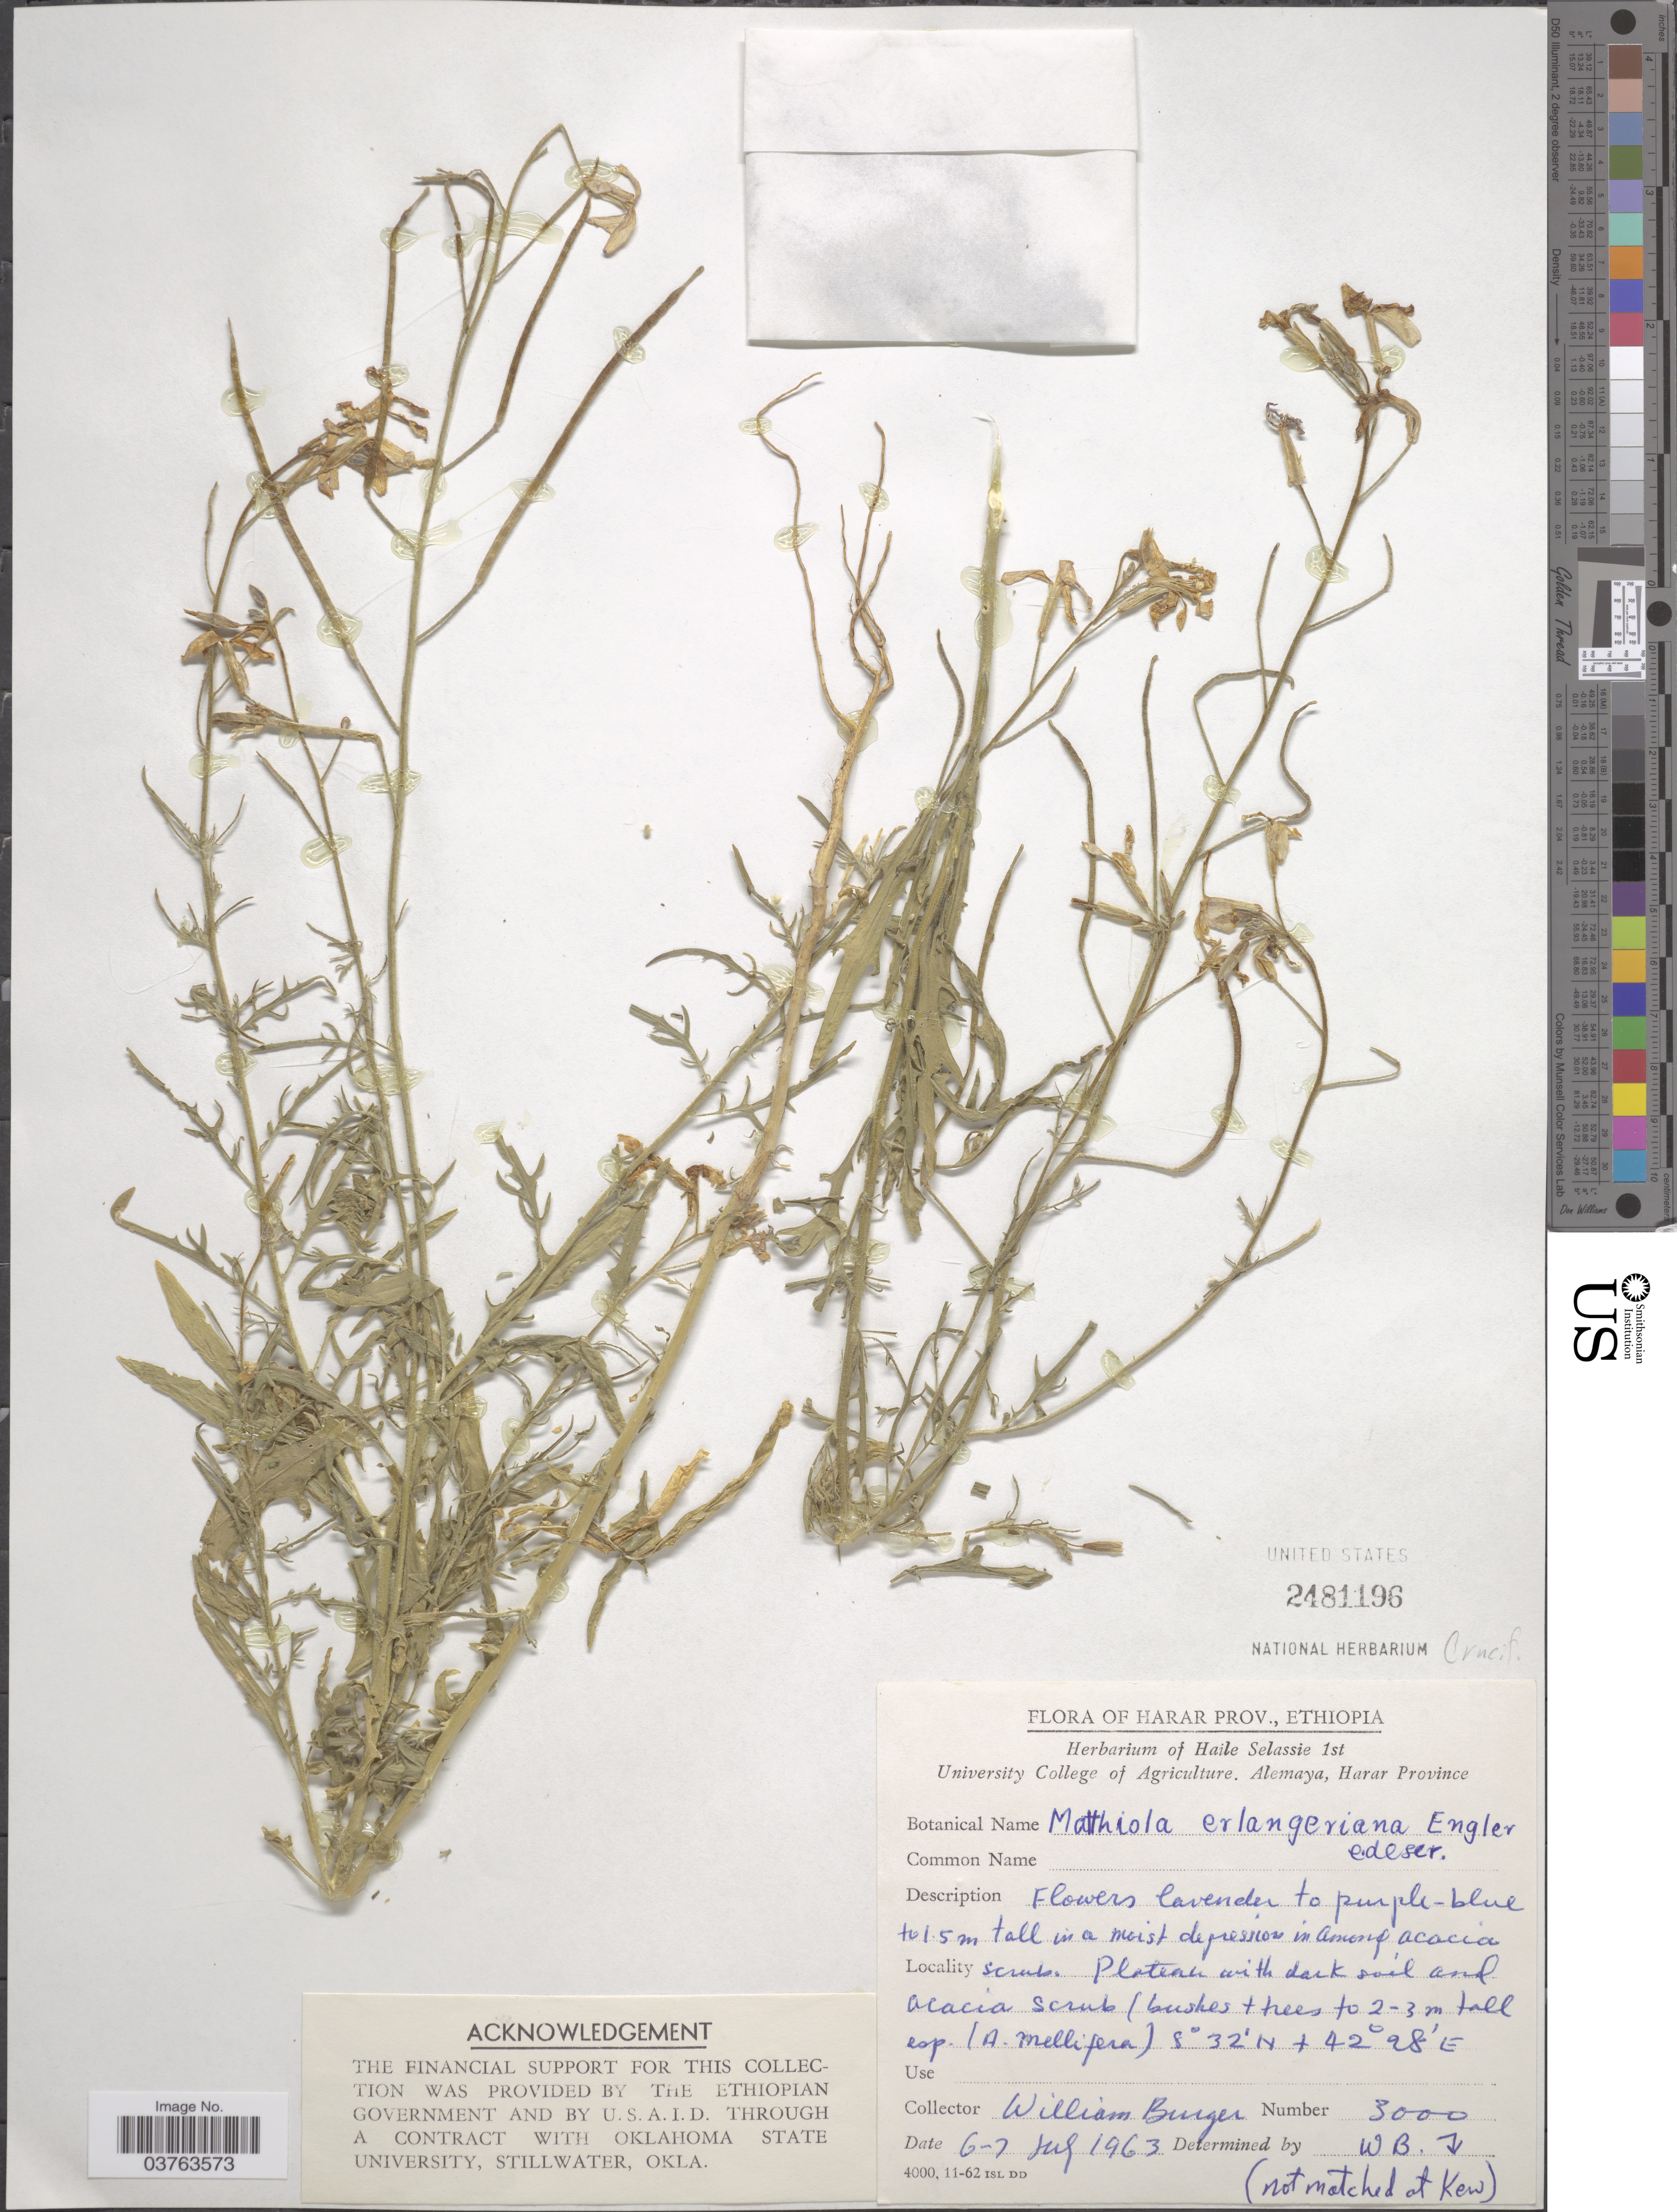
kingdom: Plantae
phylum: Tracheophyta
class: Magnoliopsida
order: Brassicales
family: Brassicaceae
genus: Matthiola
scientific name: Matthiola erlangeriana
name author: Engl.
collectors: W. Burger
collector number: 3000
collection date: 1963-07-06/1963-07-07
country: Ethiopia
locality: Harar Prov.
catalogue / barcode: US 2481196